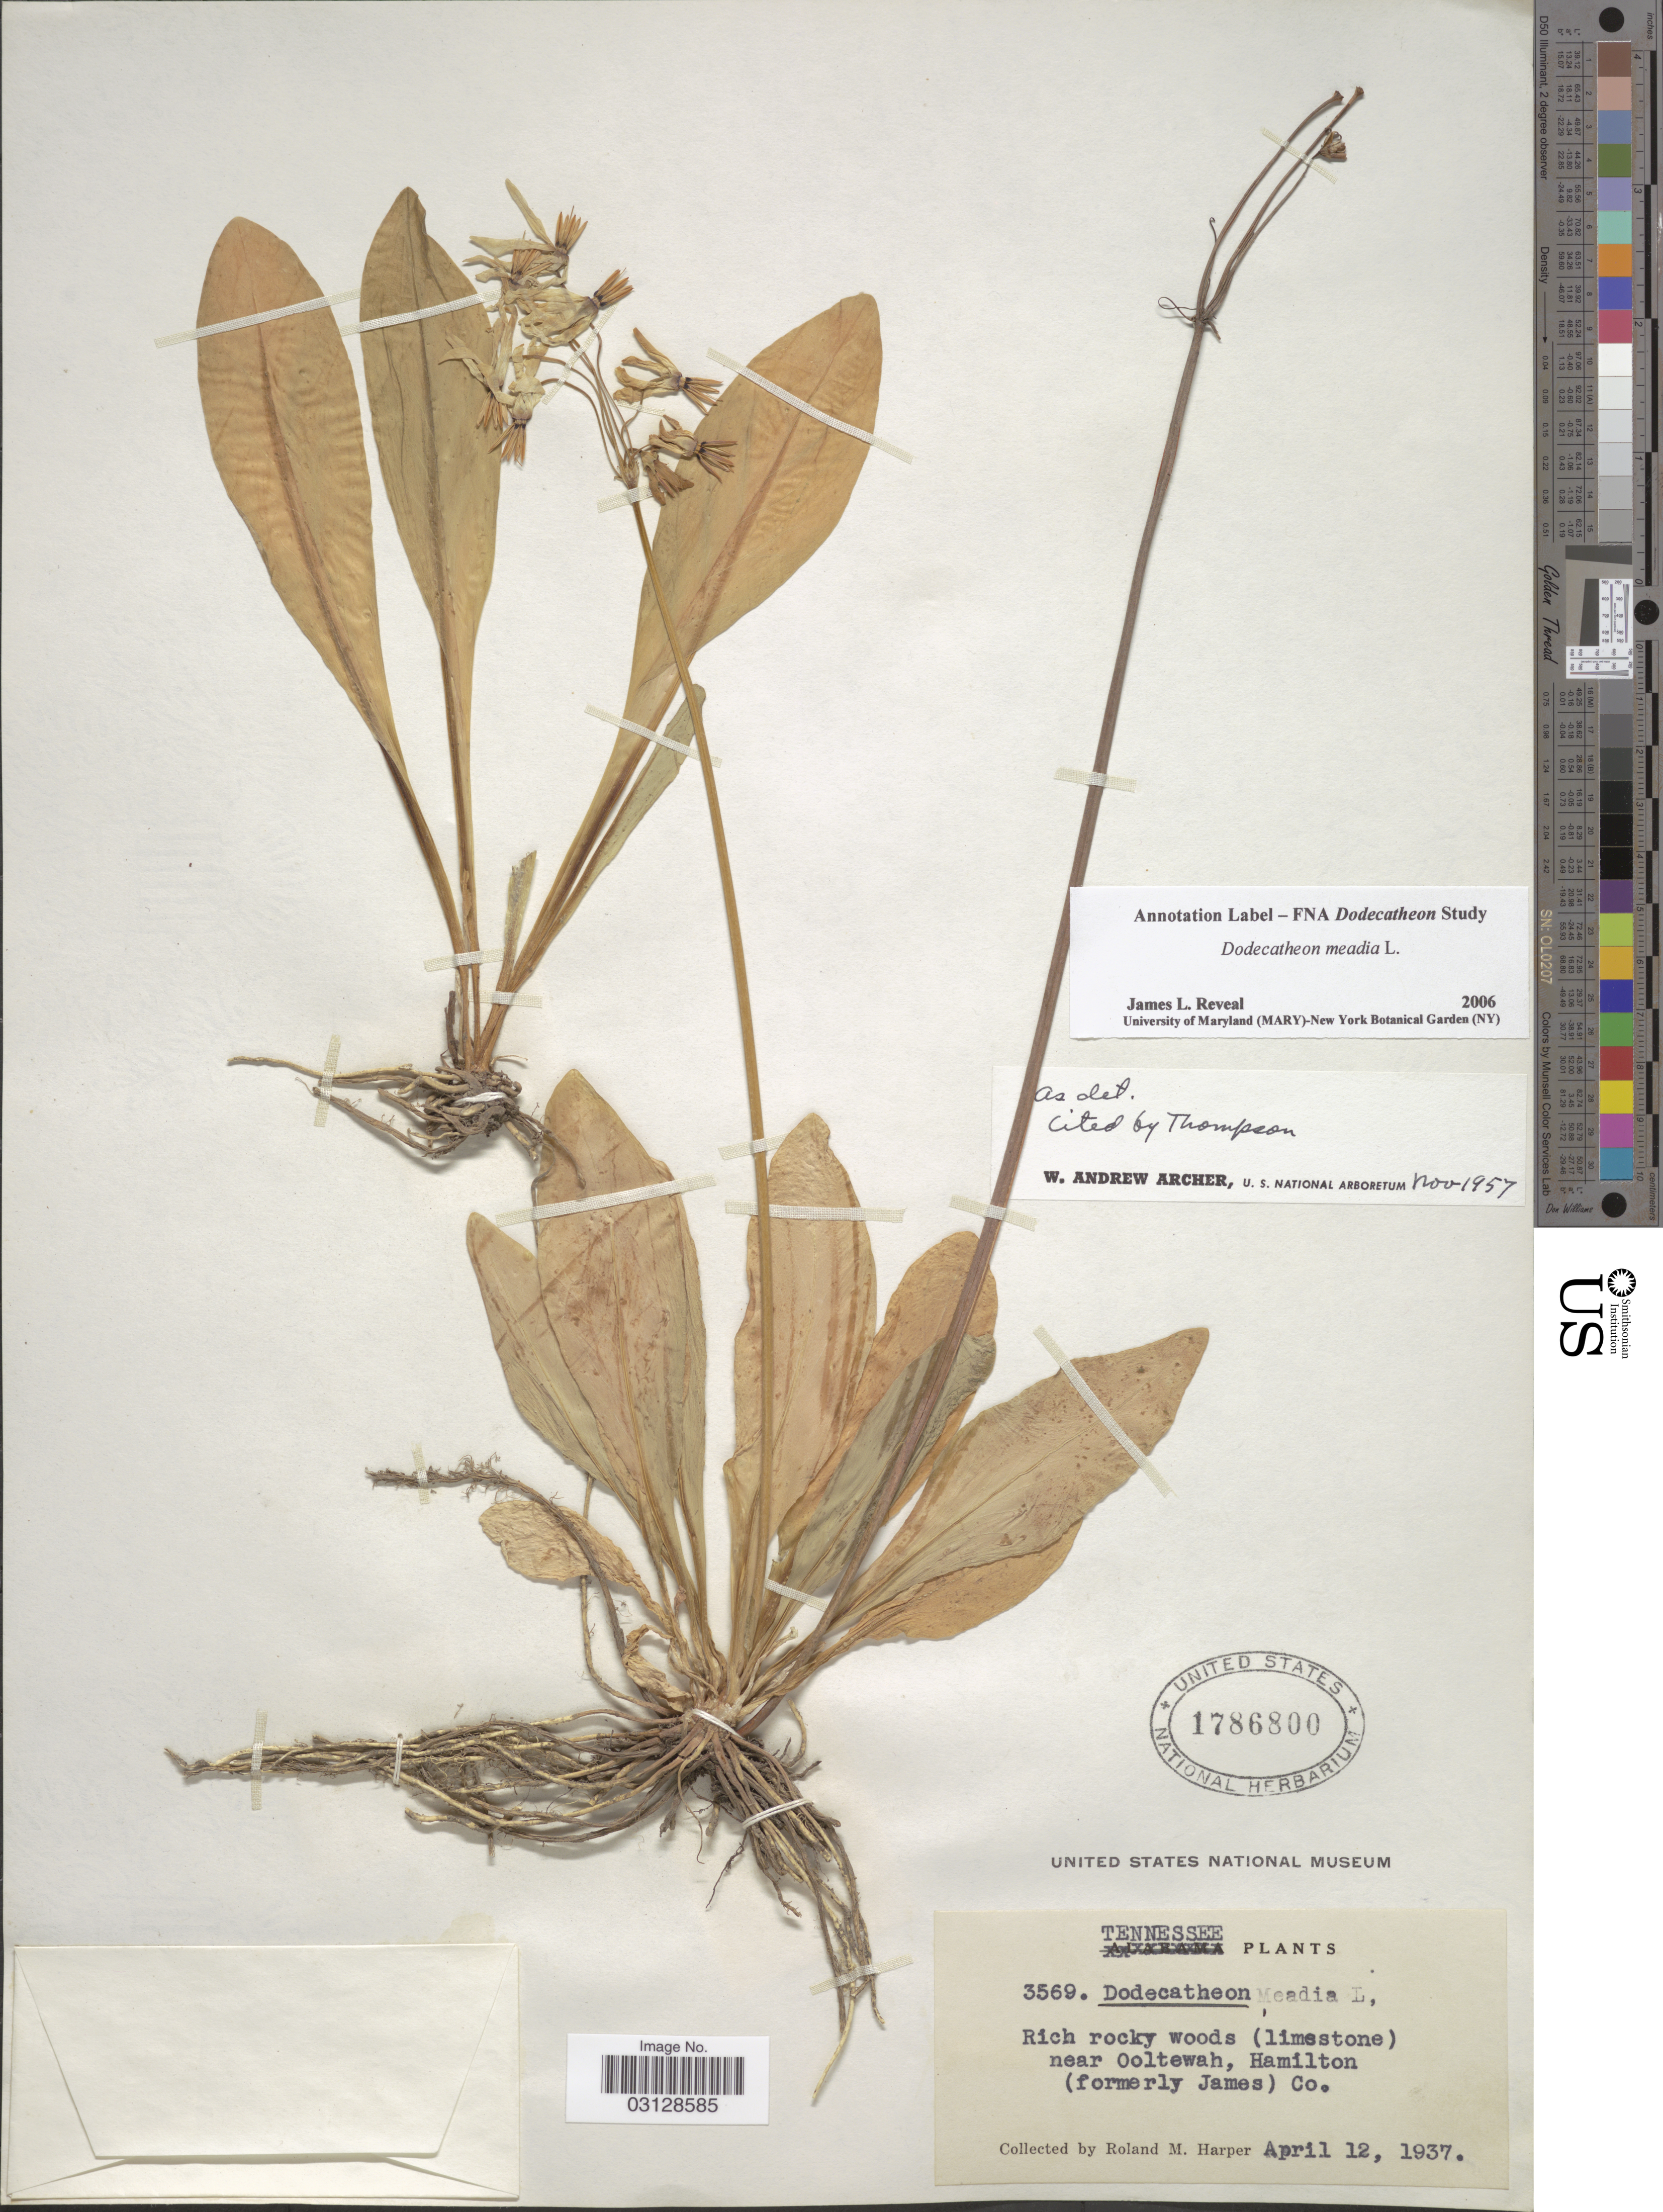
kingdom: Plantae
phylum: Tracheophyta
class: Magnoliopsida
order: Ericales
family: Primulaceae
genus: Dodecatheon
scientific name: Dodecatheon meadia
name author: L.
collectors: R. M. Harper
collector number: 3569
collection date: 1937-04-12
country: United States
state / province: Tennessee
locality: Near Ooltewah, Hamilton (formerly James) Co.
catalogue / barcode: US 1786800